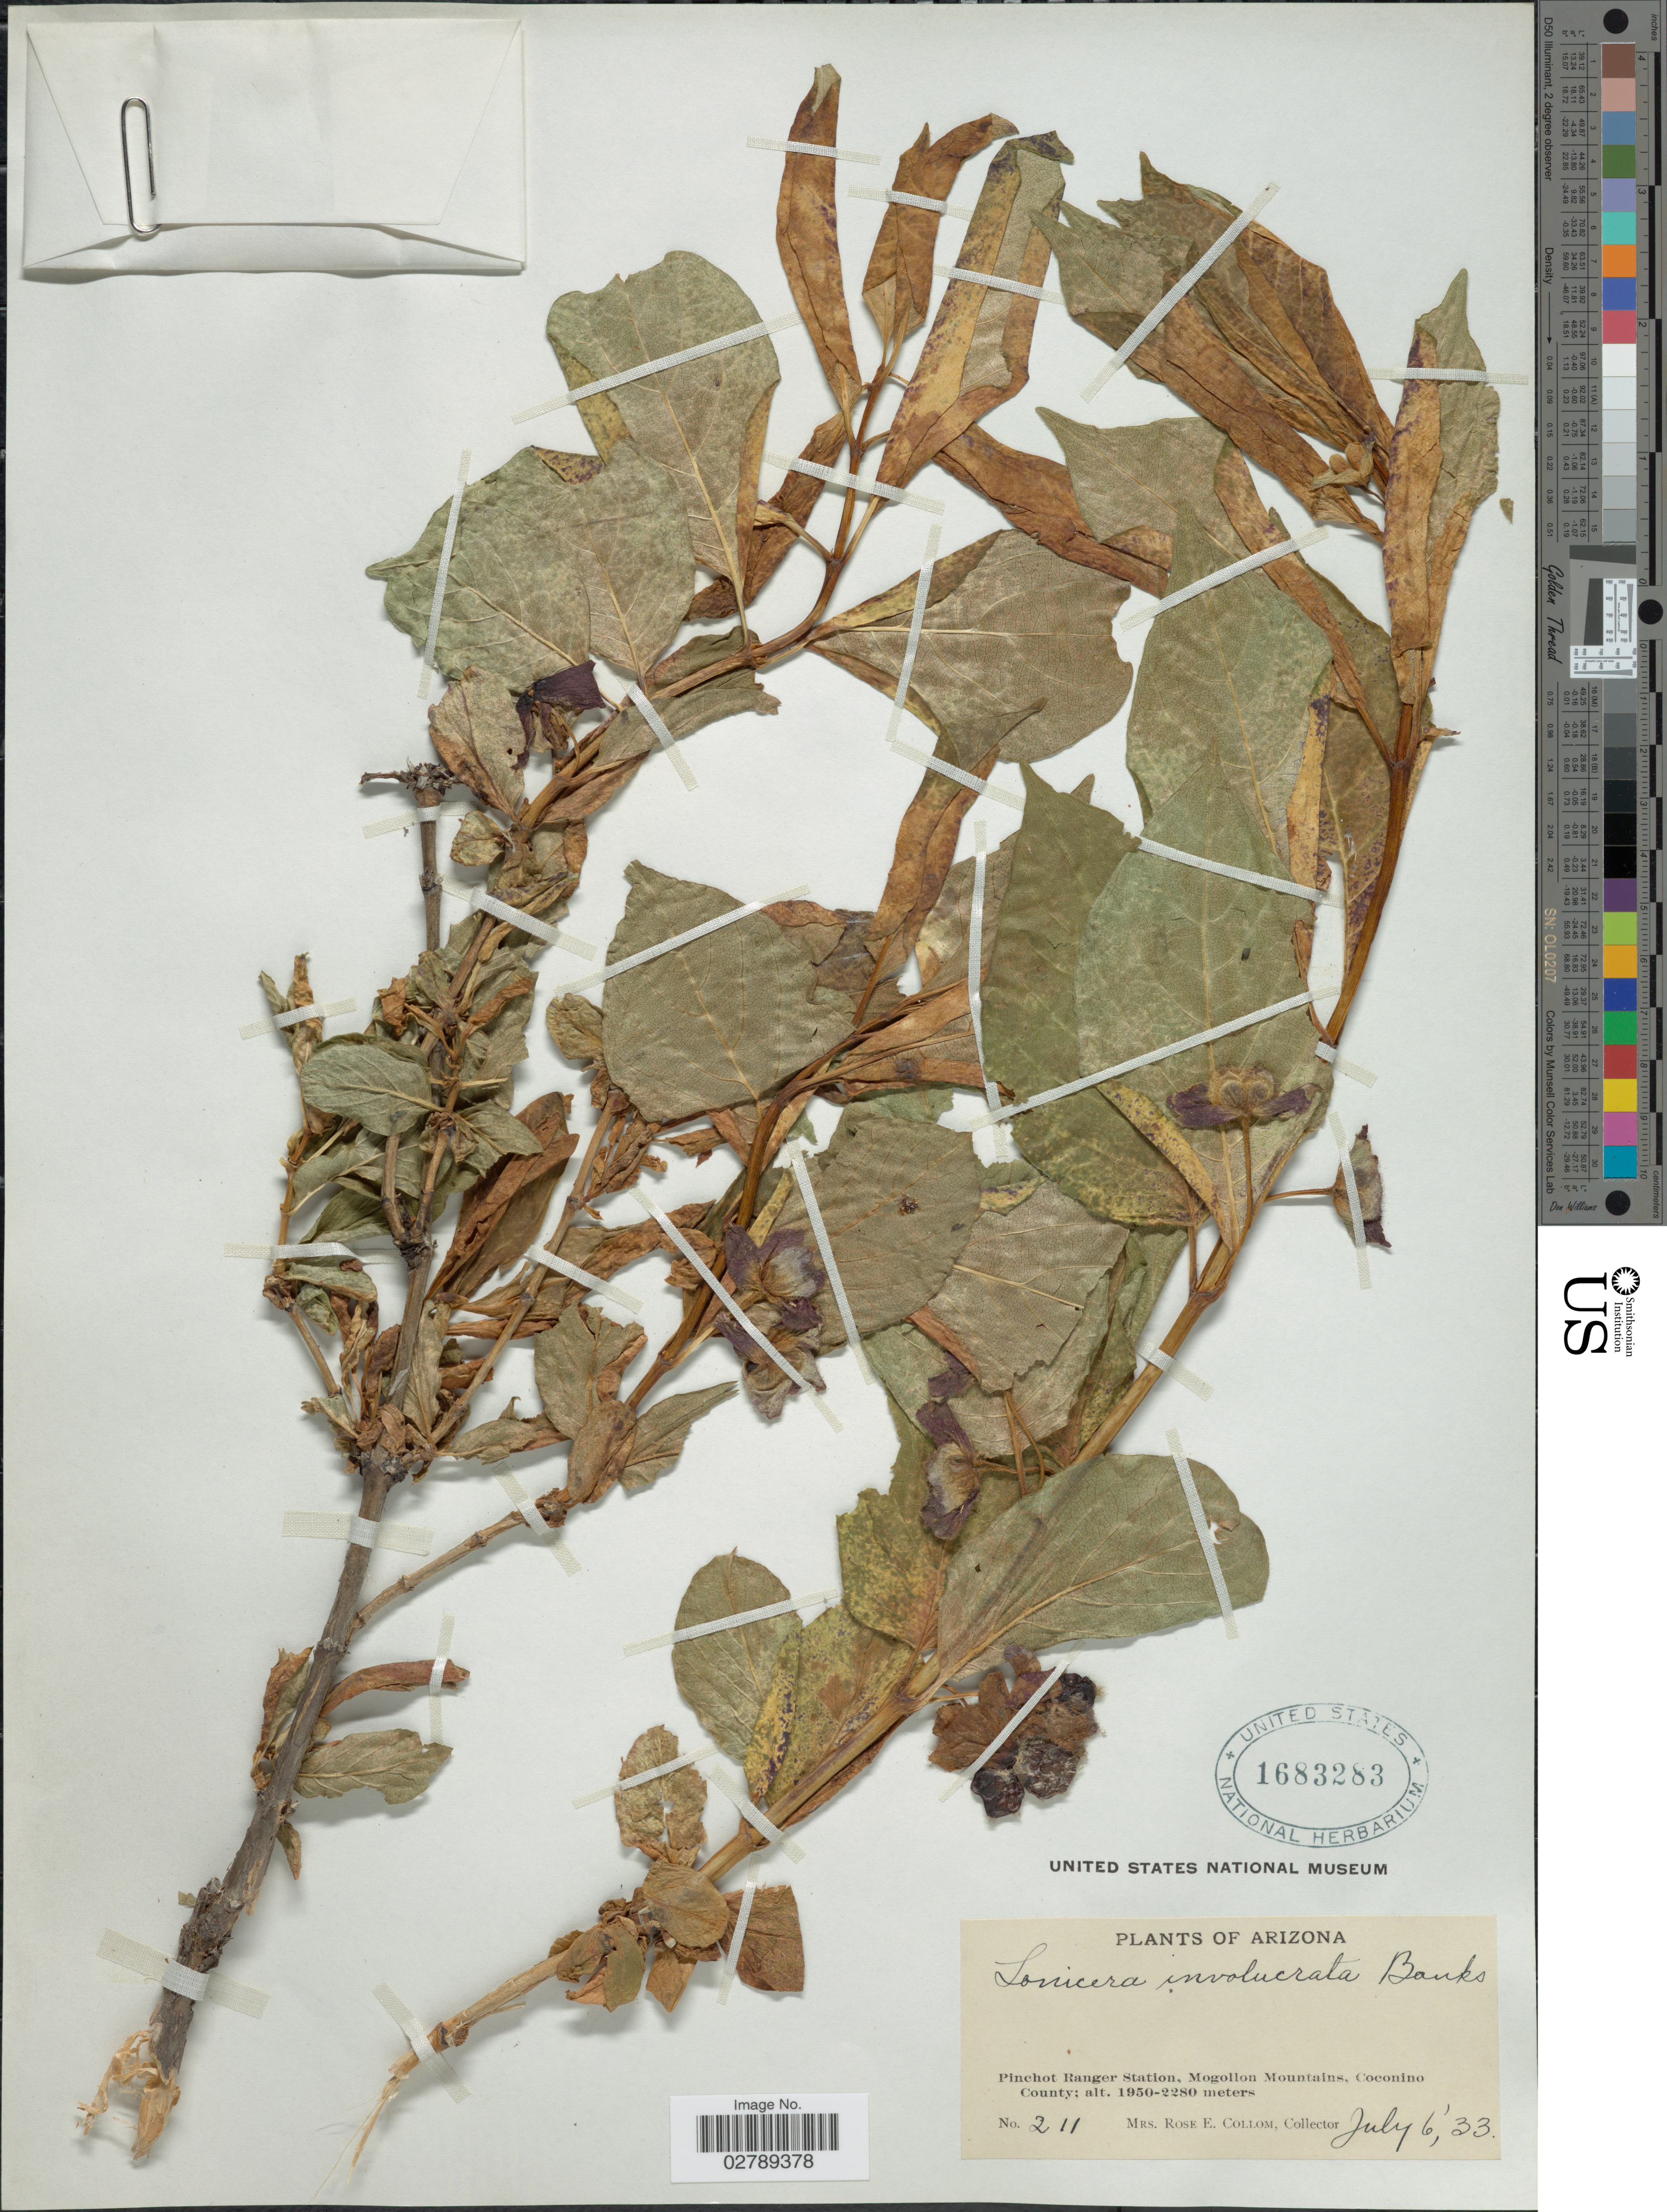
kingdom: Plantae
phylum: Tracheophyta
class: Magnoliopsida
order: Dipsacales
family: Caprifoliaceae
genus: Lonicera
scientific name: Lonicera involucrata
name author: (Richardson) Banks ex Spreng.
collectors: R. E. Collom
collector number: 211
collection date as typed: Transcribed d/m/y: 6/7/33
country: United States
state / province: Arizona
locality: Pinchot Ranger Station, Mogollon Mountains, Coconino County.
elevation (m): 1950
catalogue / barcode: US 1683283